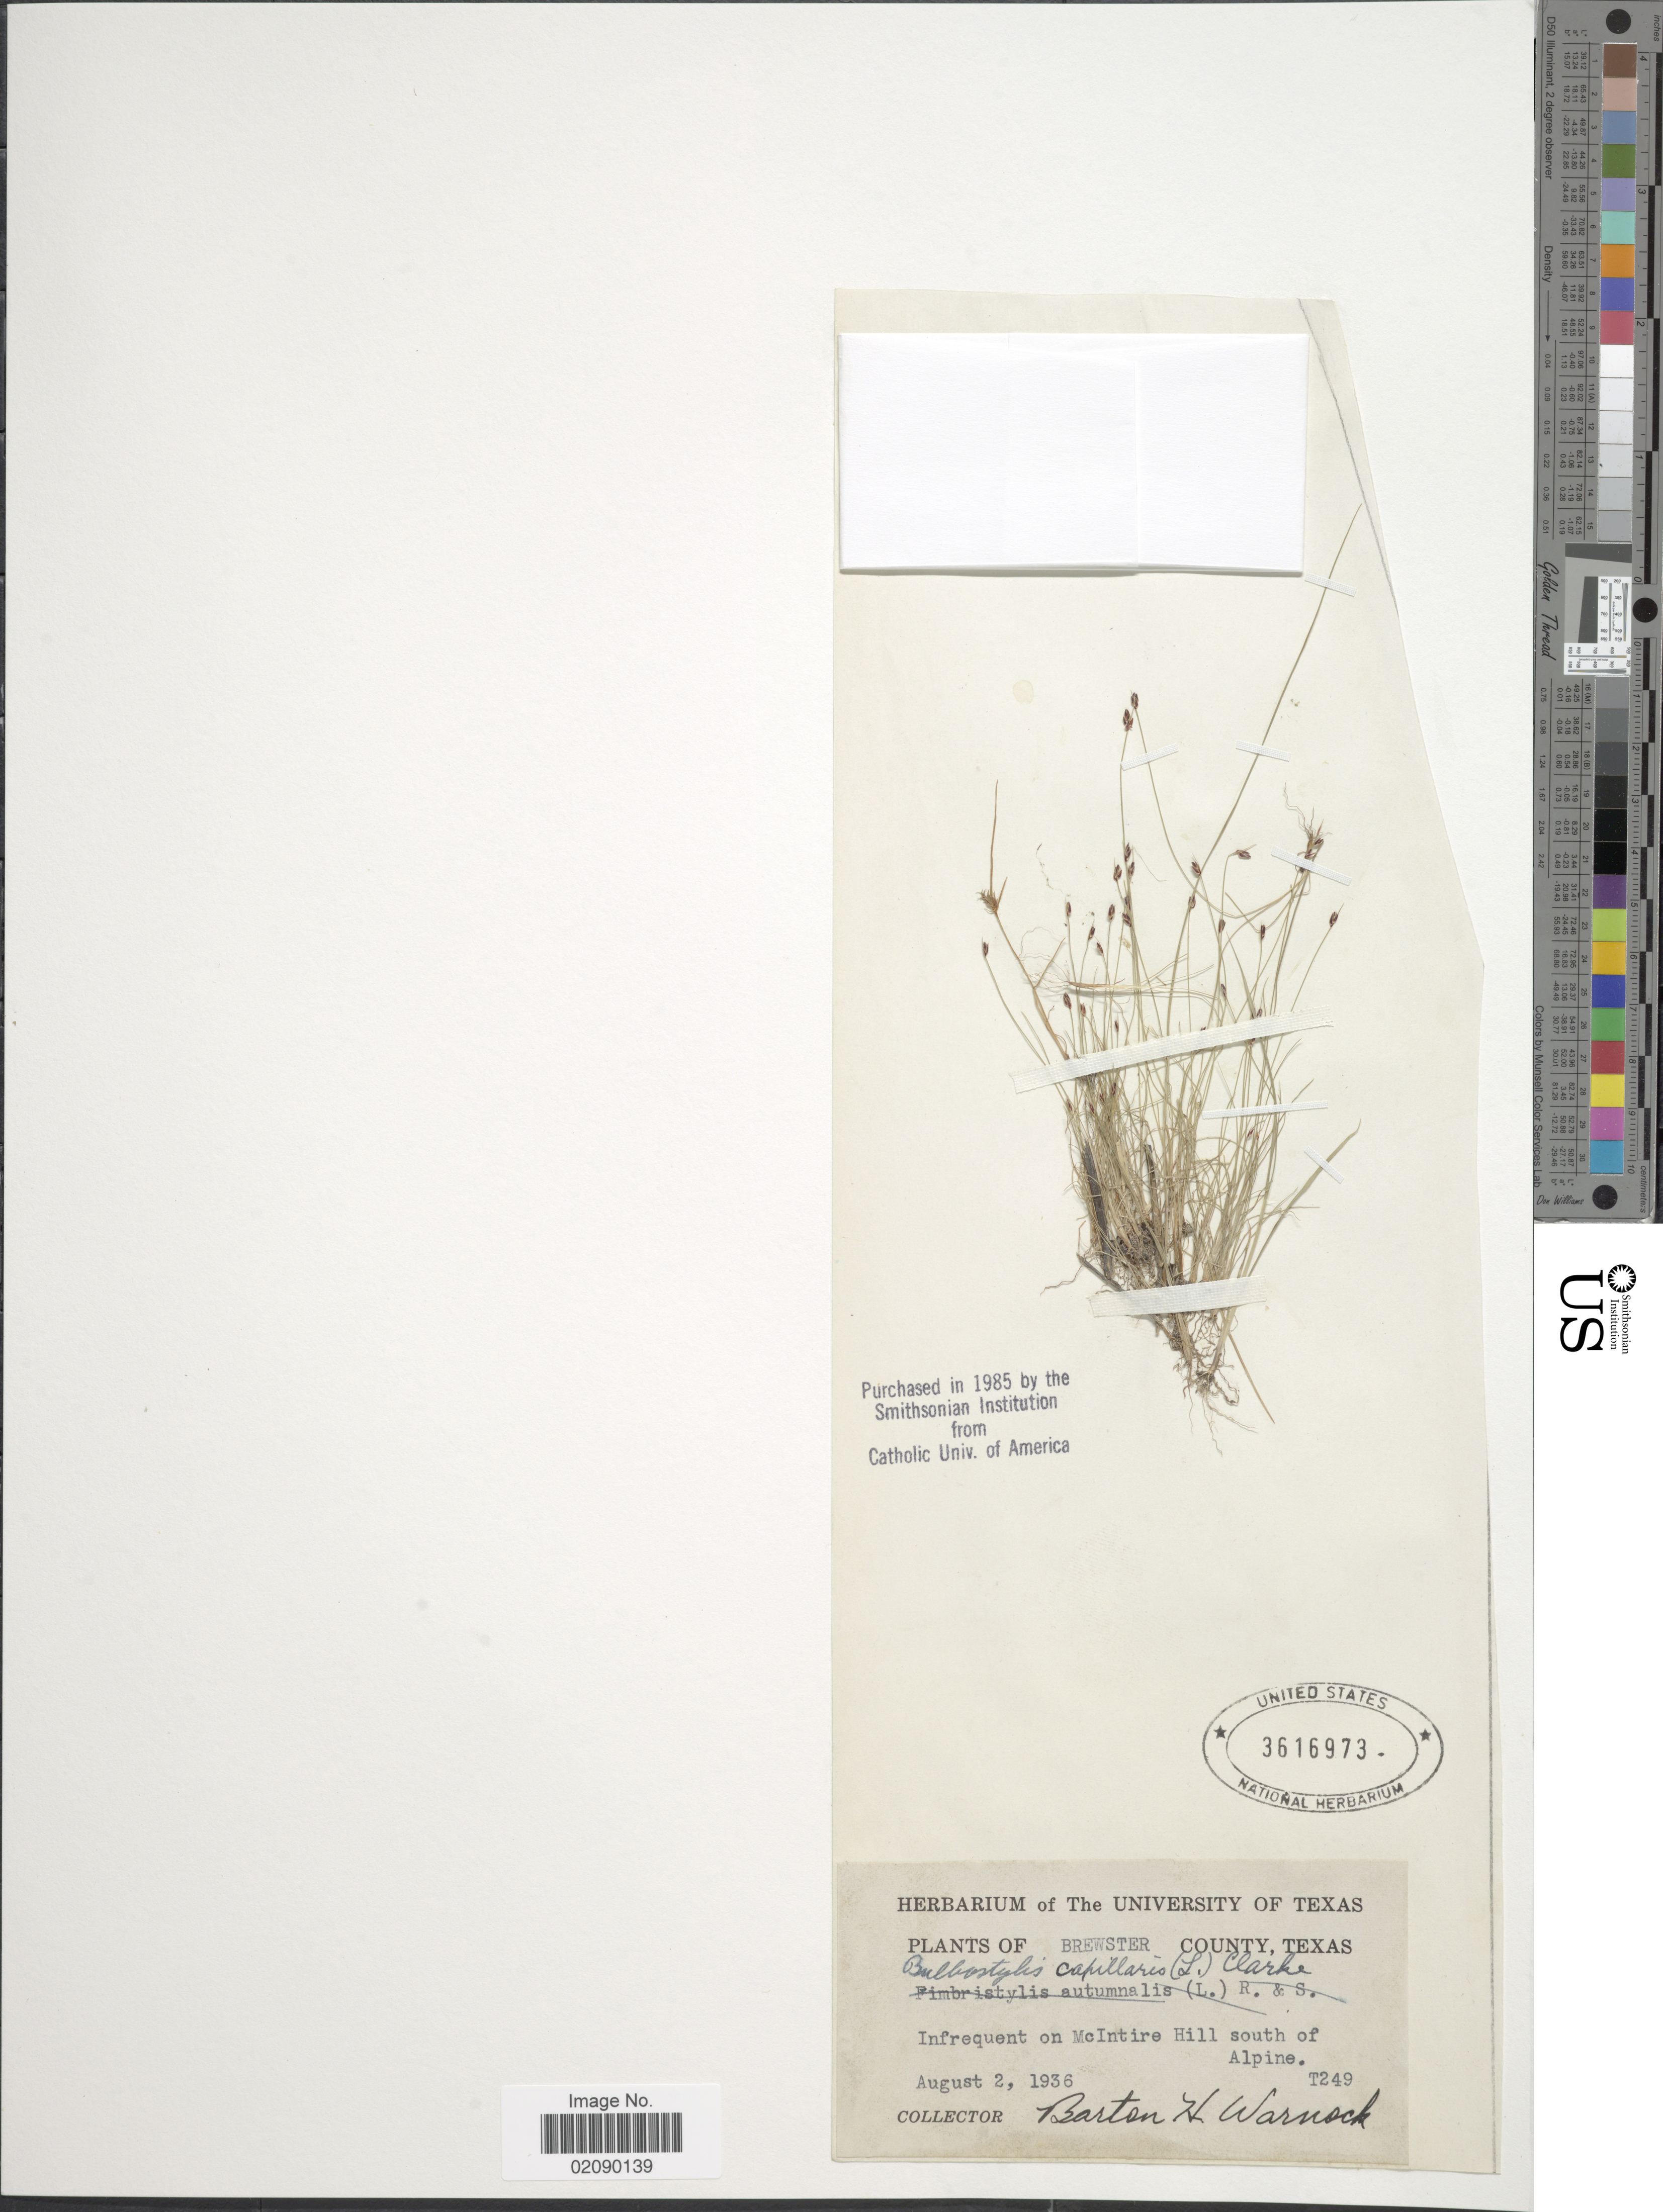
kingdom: Plantae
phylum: Tracheophyta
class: Liliopsida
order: Poales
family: Cyperaceae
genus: Bulbostylis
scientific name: Bulbostylis capillaris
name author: (L.) Kunth ex C.B. Clarke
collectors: B. H. Warnock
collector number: T249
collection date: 1936-08-02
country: United States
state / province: Texas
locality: Brewster County, Infrequent on McIntire Hill south of Alpine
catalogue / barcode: US 3616973